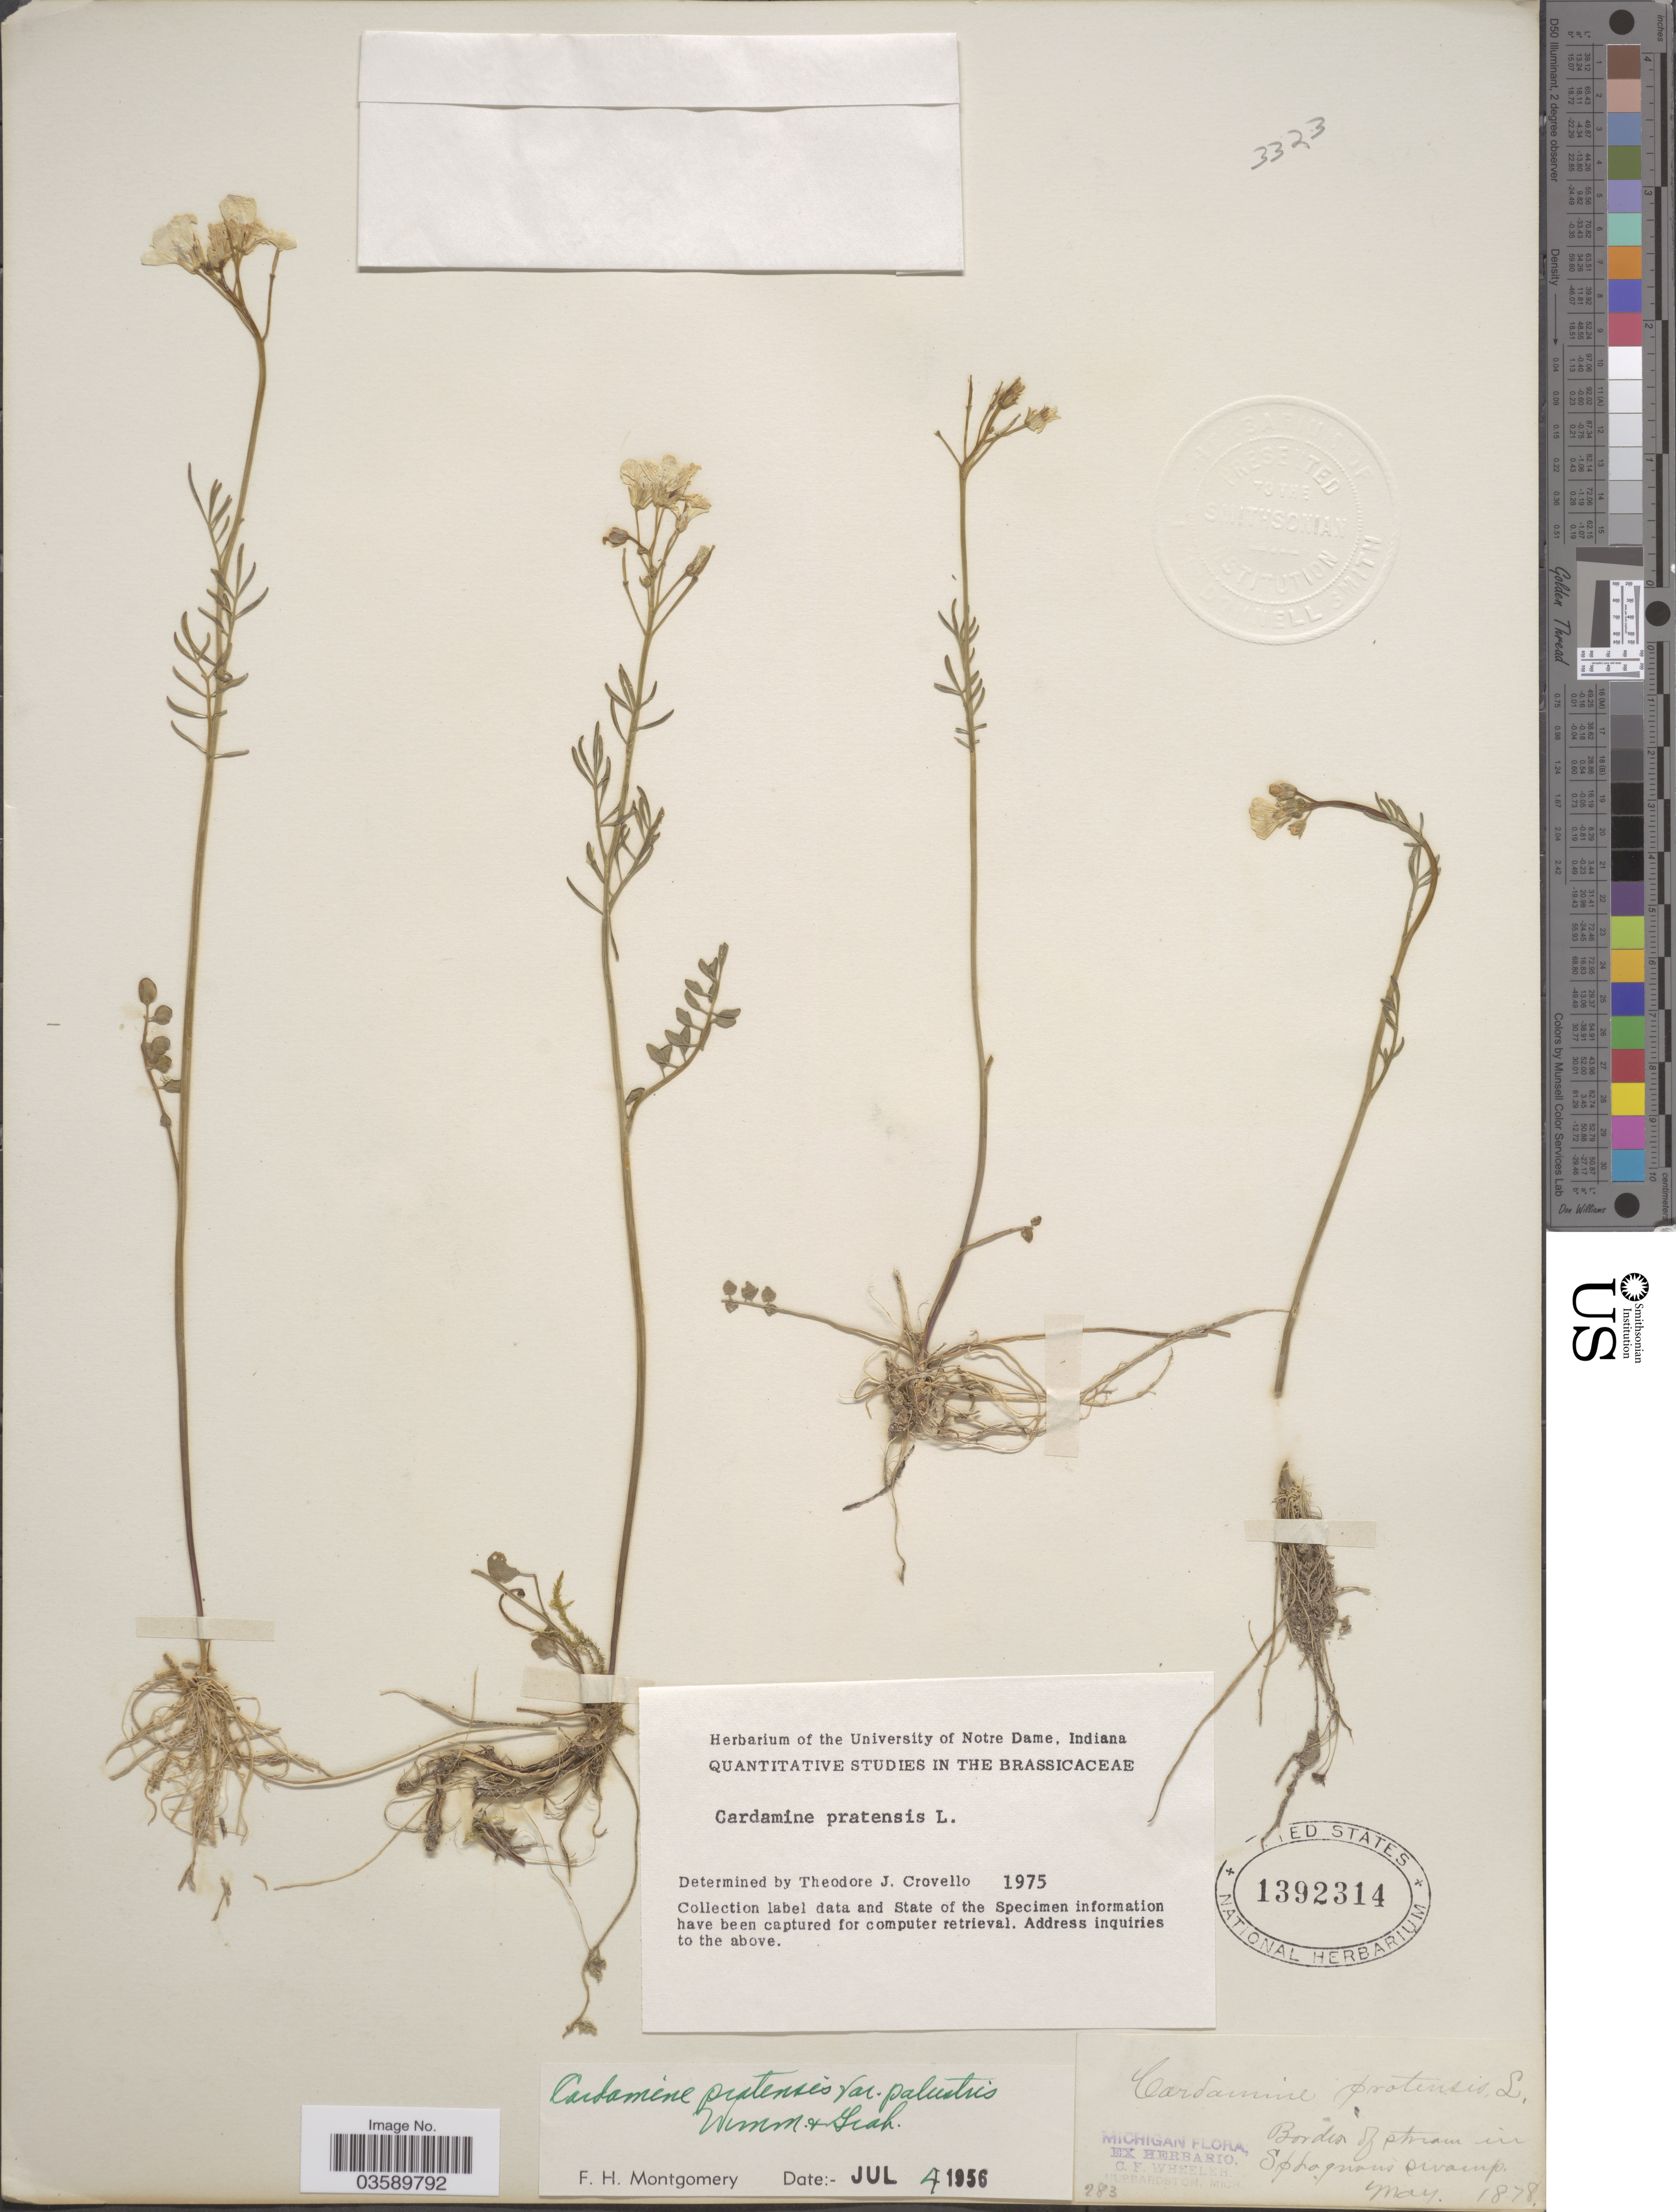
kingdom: Plantae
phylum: Tracheophyta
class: Magnoliopsida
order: Brassicales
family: Brassicaceae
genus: Cardamine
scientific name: Cardamine pratensis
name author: L.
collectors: Ex Herb. C. F. Wheeler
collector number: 283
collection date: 1878-05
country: United States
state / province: Michigan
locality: Border of stream in Sphagnous swamp.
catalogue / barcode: US 1392314